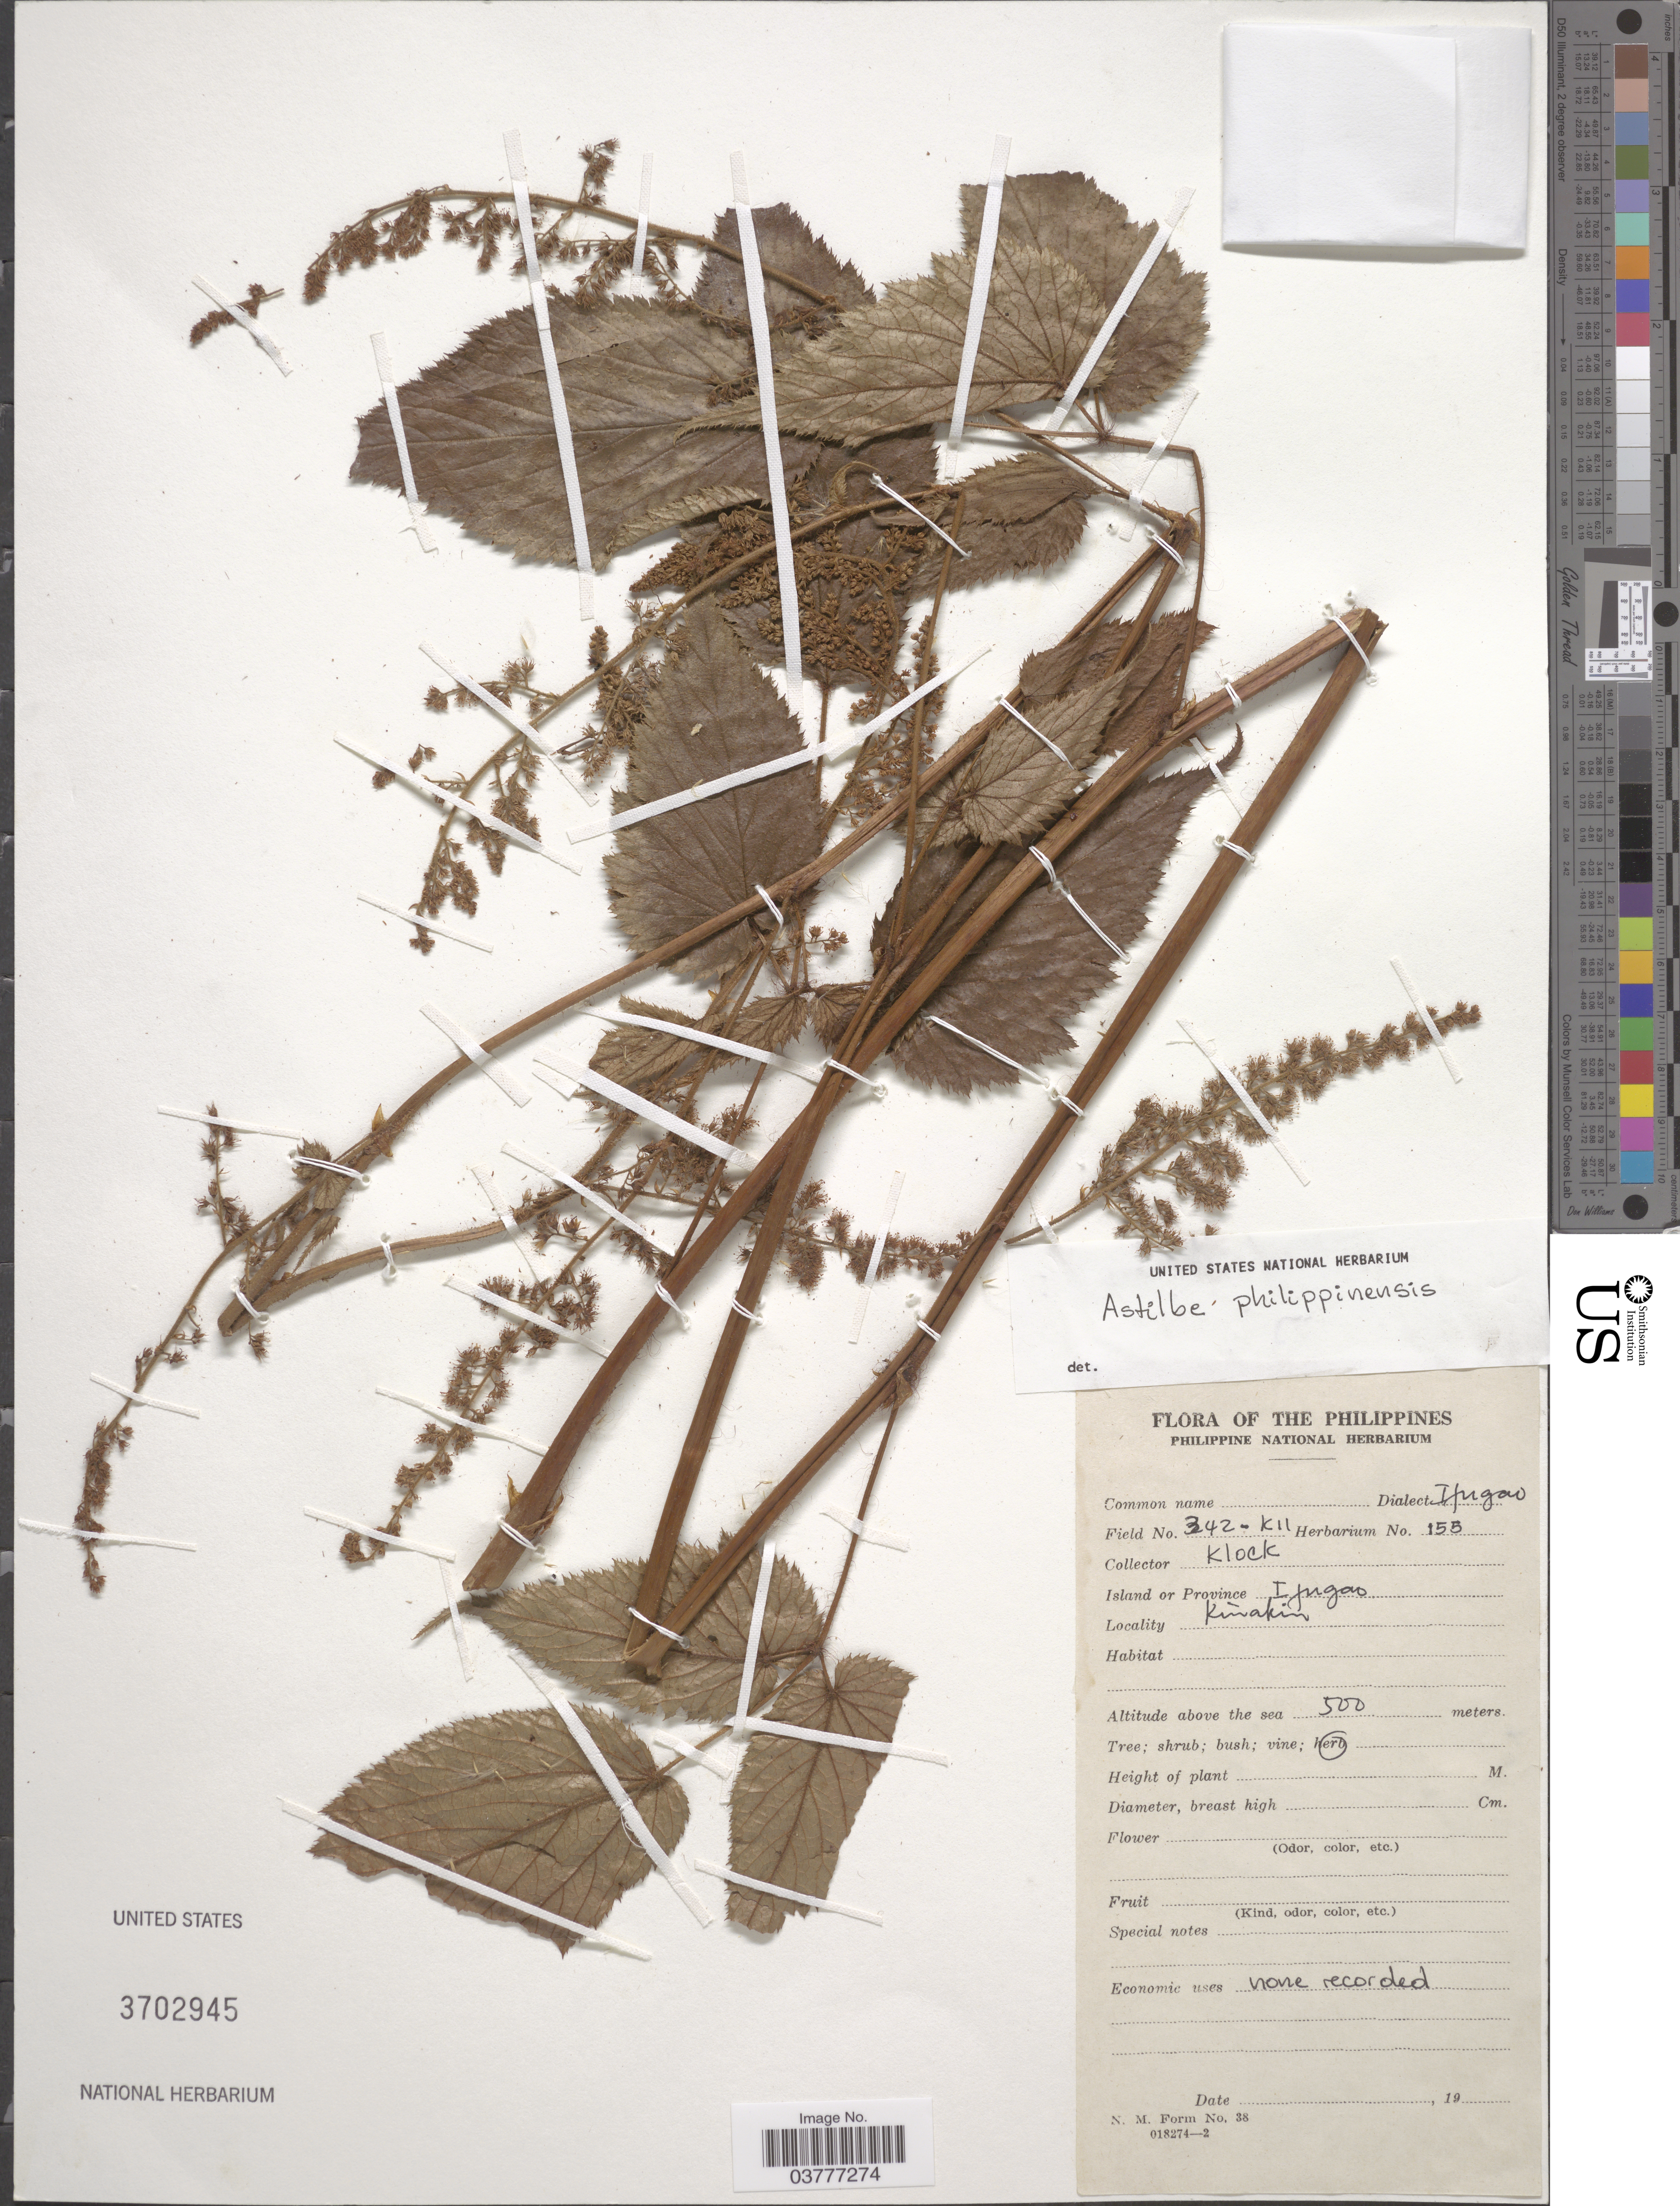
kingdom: Plantae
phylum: Tracheophyta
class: Magnoliopsida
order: Saxifragales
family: Saxifragaceae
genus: Astilbe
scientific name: Astilbe philippinensis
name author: A. Henry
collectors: Klock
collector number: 342-KII*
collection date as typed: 19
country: Philippines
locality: Island or Province Ifugao. Kinakin.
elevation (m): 500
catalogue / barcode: US 3702945